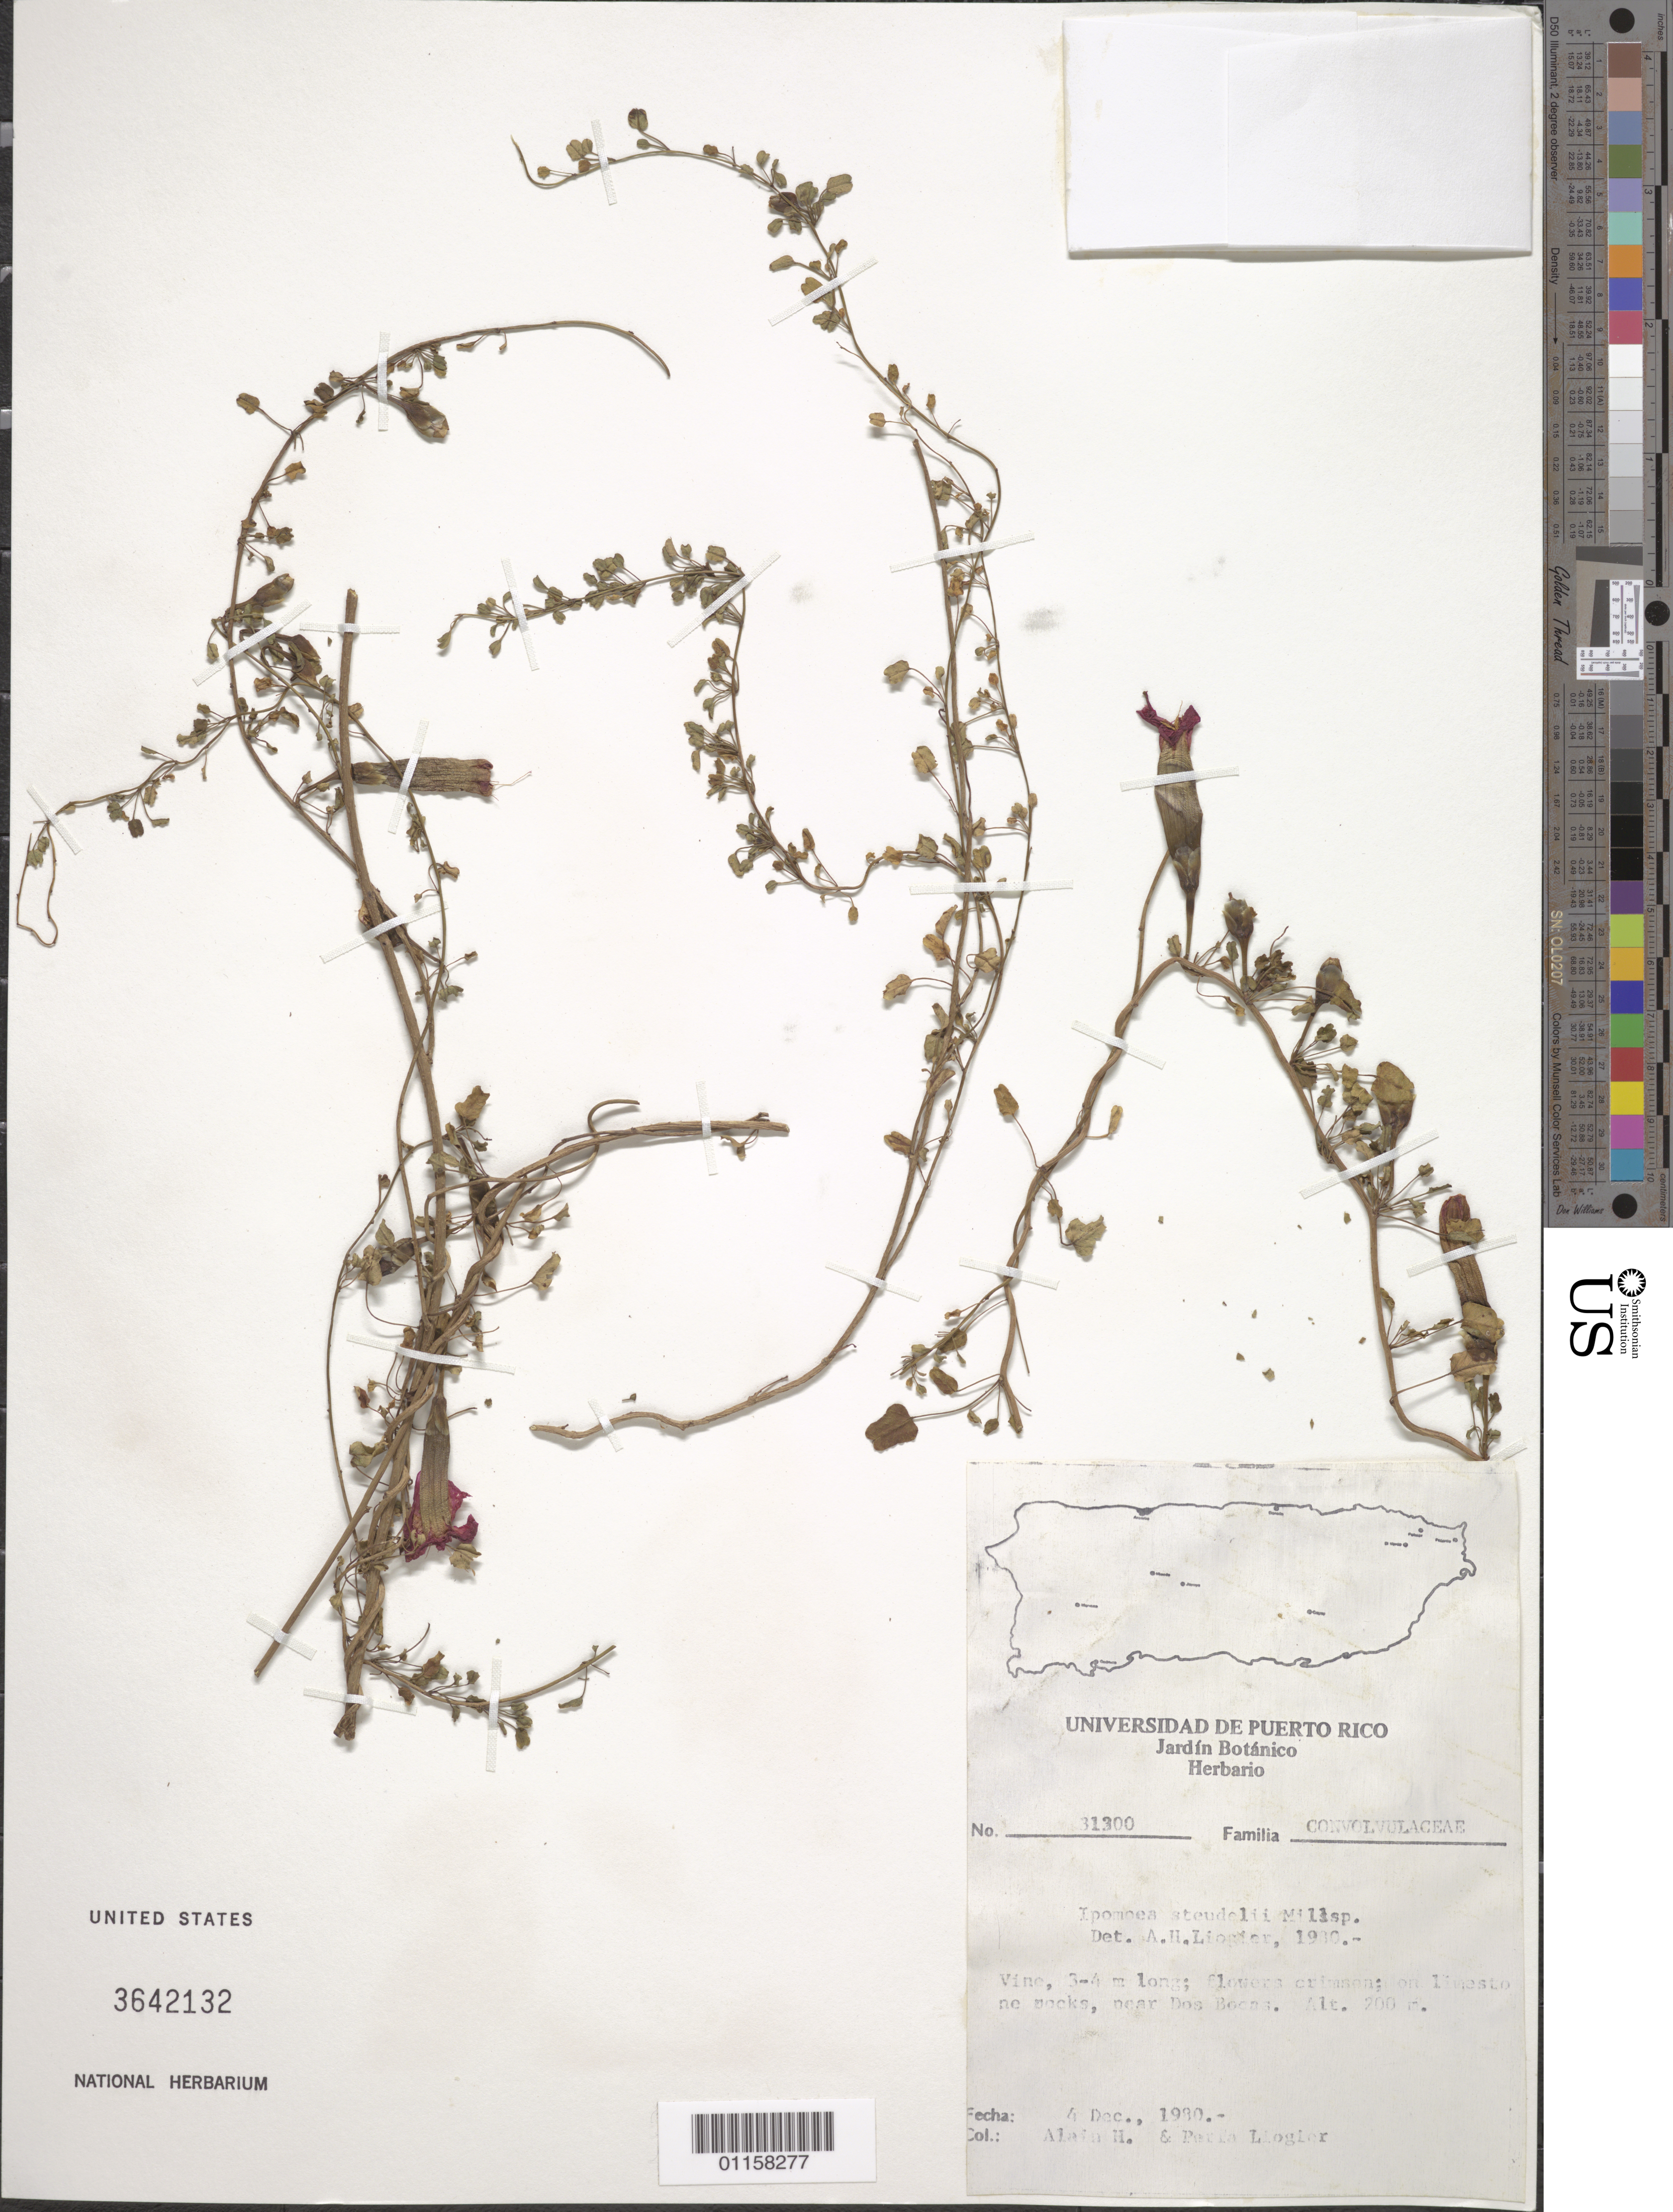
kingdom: Plantae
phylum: Tracheophyta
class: Magnoliopsida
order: Solanales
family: Convolvulaceae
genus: Ipomoea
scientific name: Ipomoea steudelii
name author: Millsp.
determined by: Liogier, Alain H.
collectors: A. H. Liogier & M. P. Liogier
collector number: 31300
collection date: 1980-12-04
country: Puerto Rico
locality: Dos Bocas, near.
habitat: On limestone rocks.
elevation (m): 200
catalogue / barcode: US 3642132